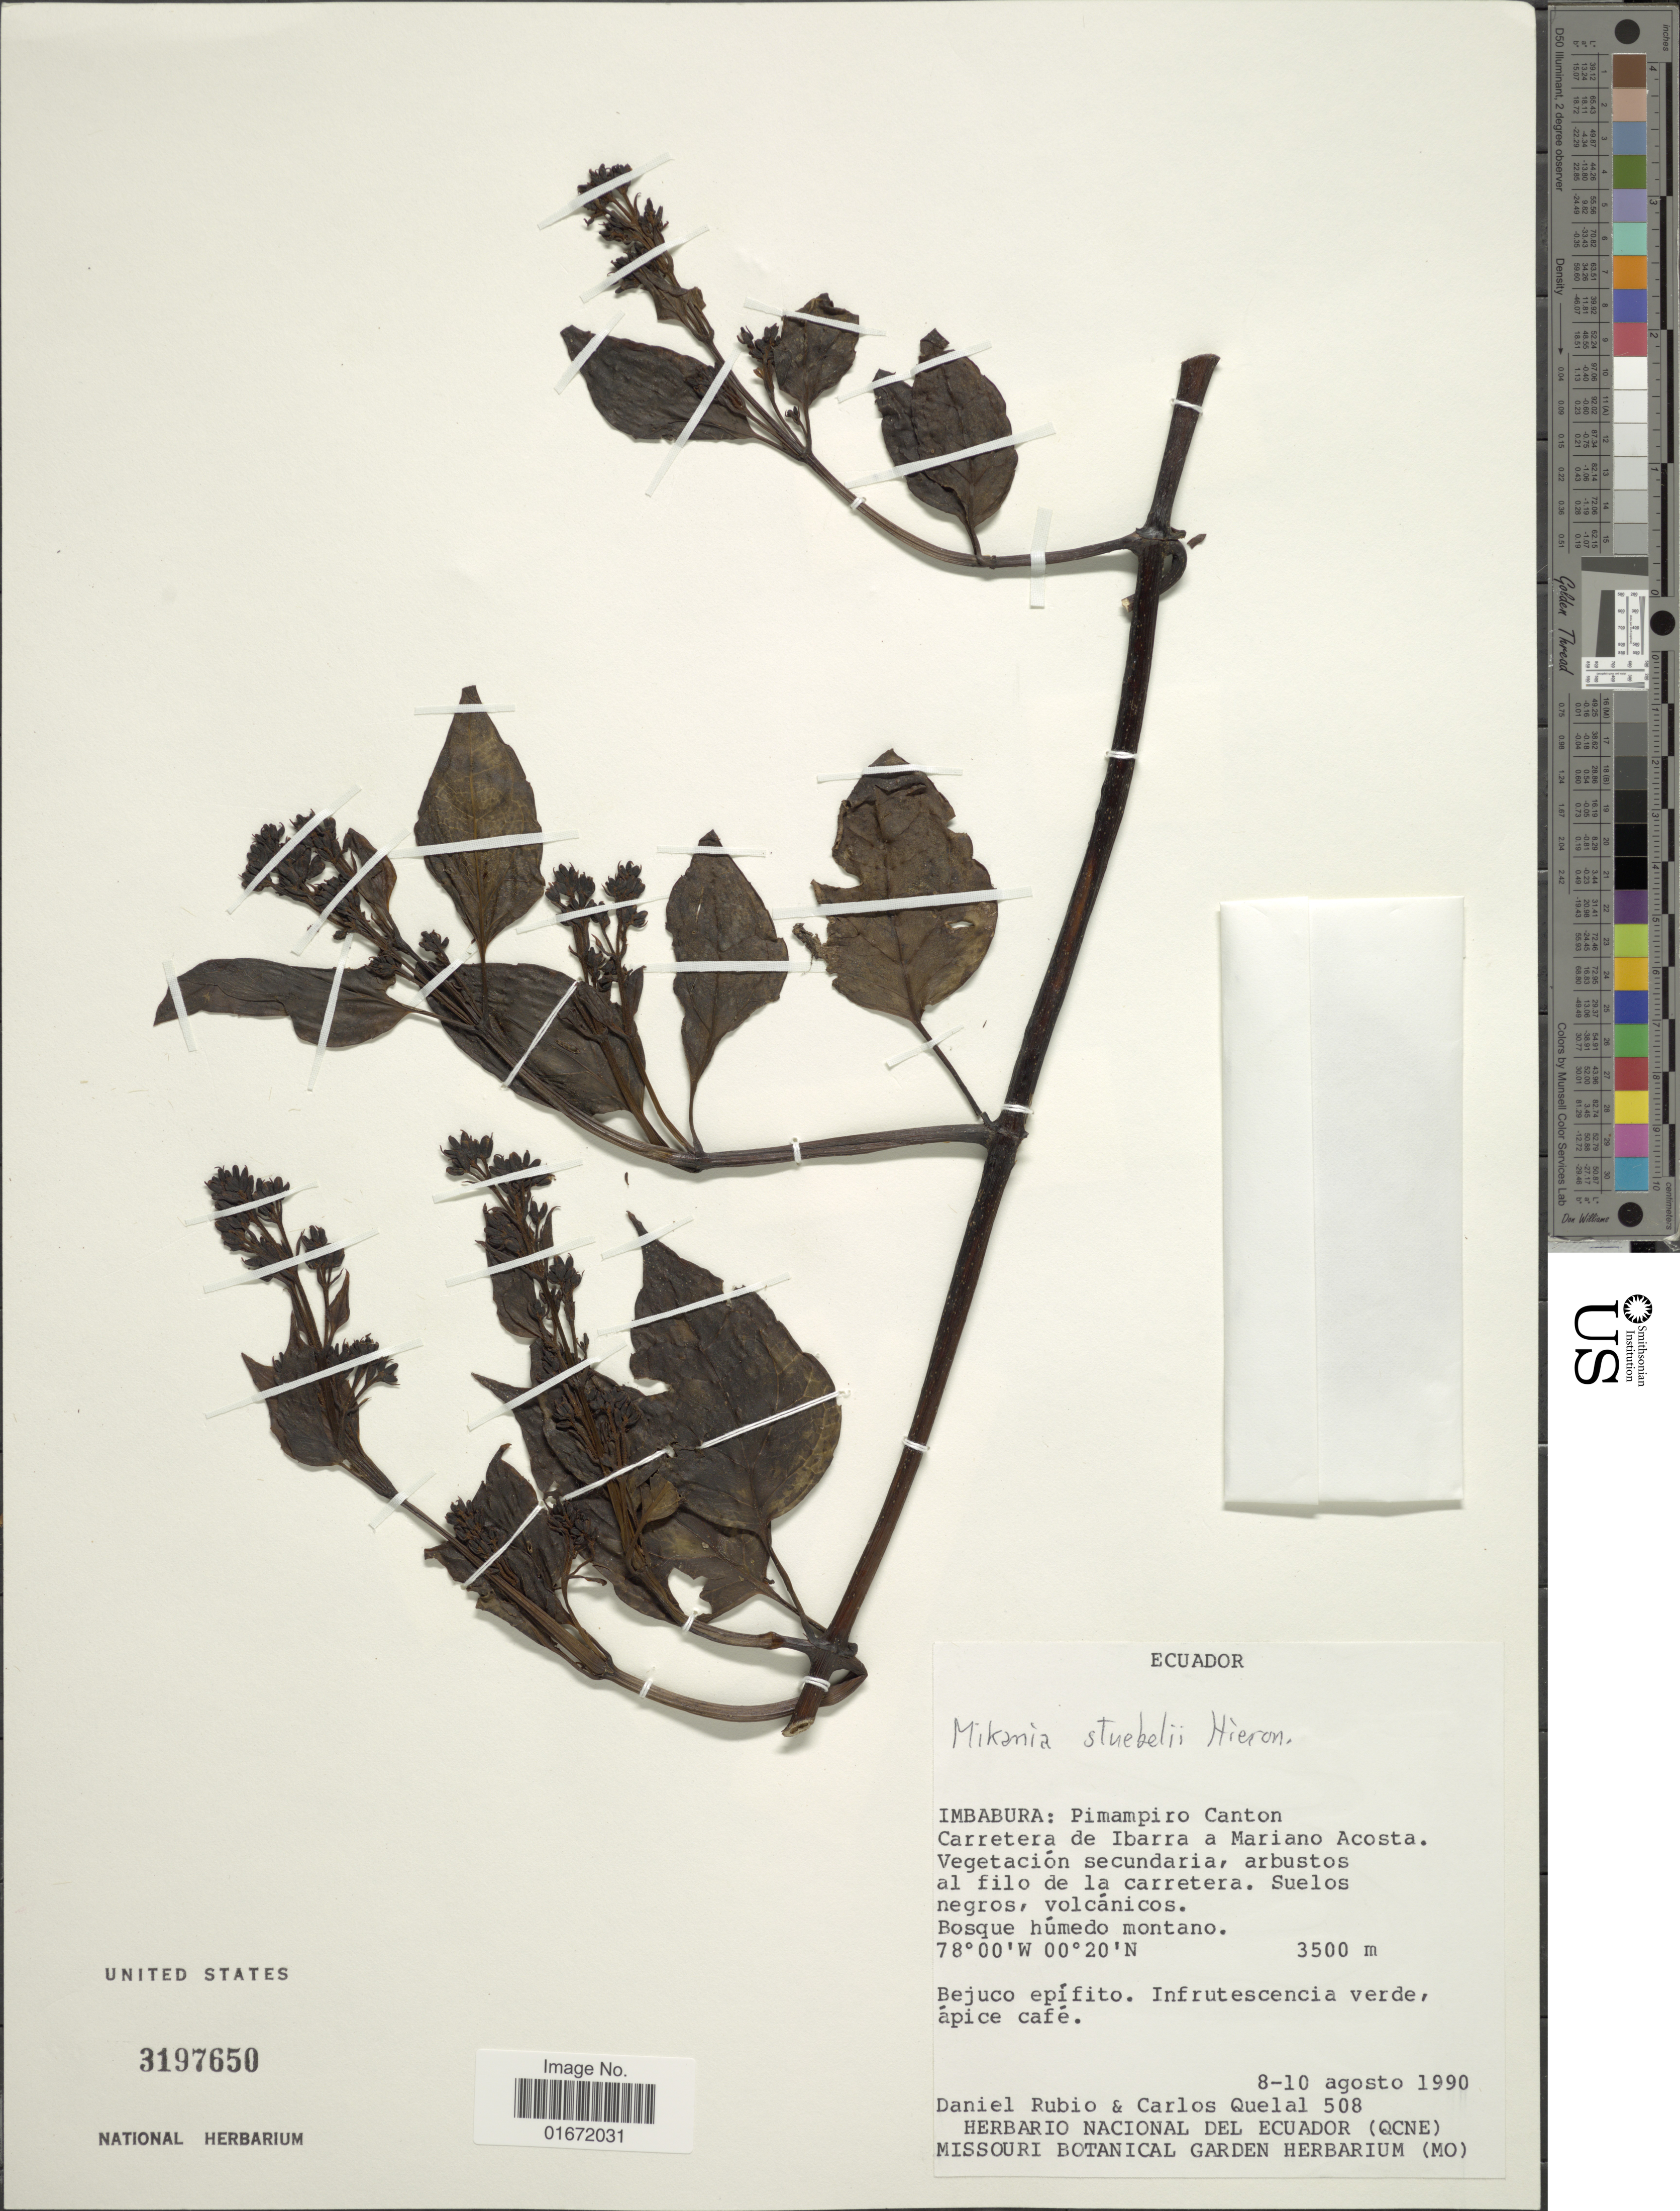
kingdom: Plantae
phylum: Tracheophyta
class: Magnoliopsida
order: Asterales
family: Asteraceae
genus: Mikania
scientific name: Mikania stuebelii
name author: Hieron.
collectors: D. Rubio & C. Quelal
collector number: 508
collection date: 1990-08-08/1990-08-10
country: Ecuador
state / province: Imbabura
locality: Imbabura: Pimampiro Canton. Carretera de Ibarra a Mariano Acosta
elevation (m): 3500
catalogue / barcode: US 3197650